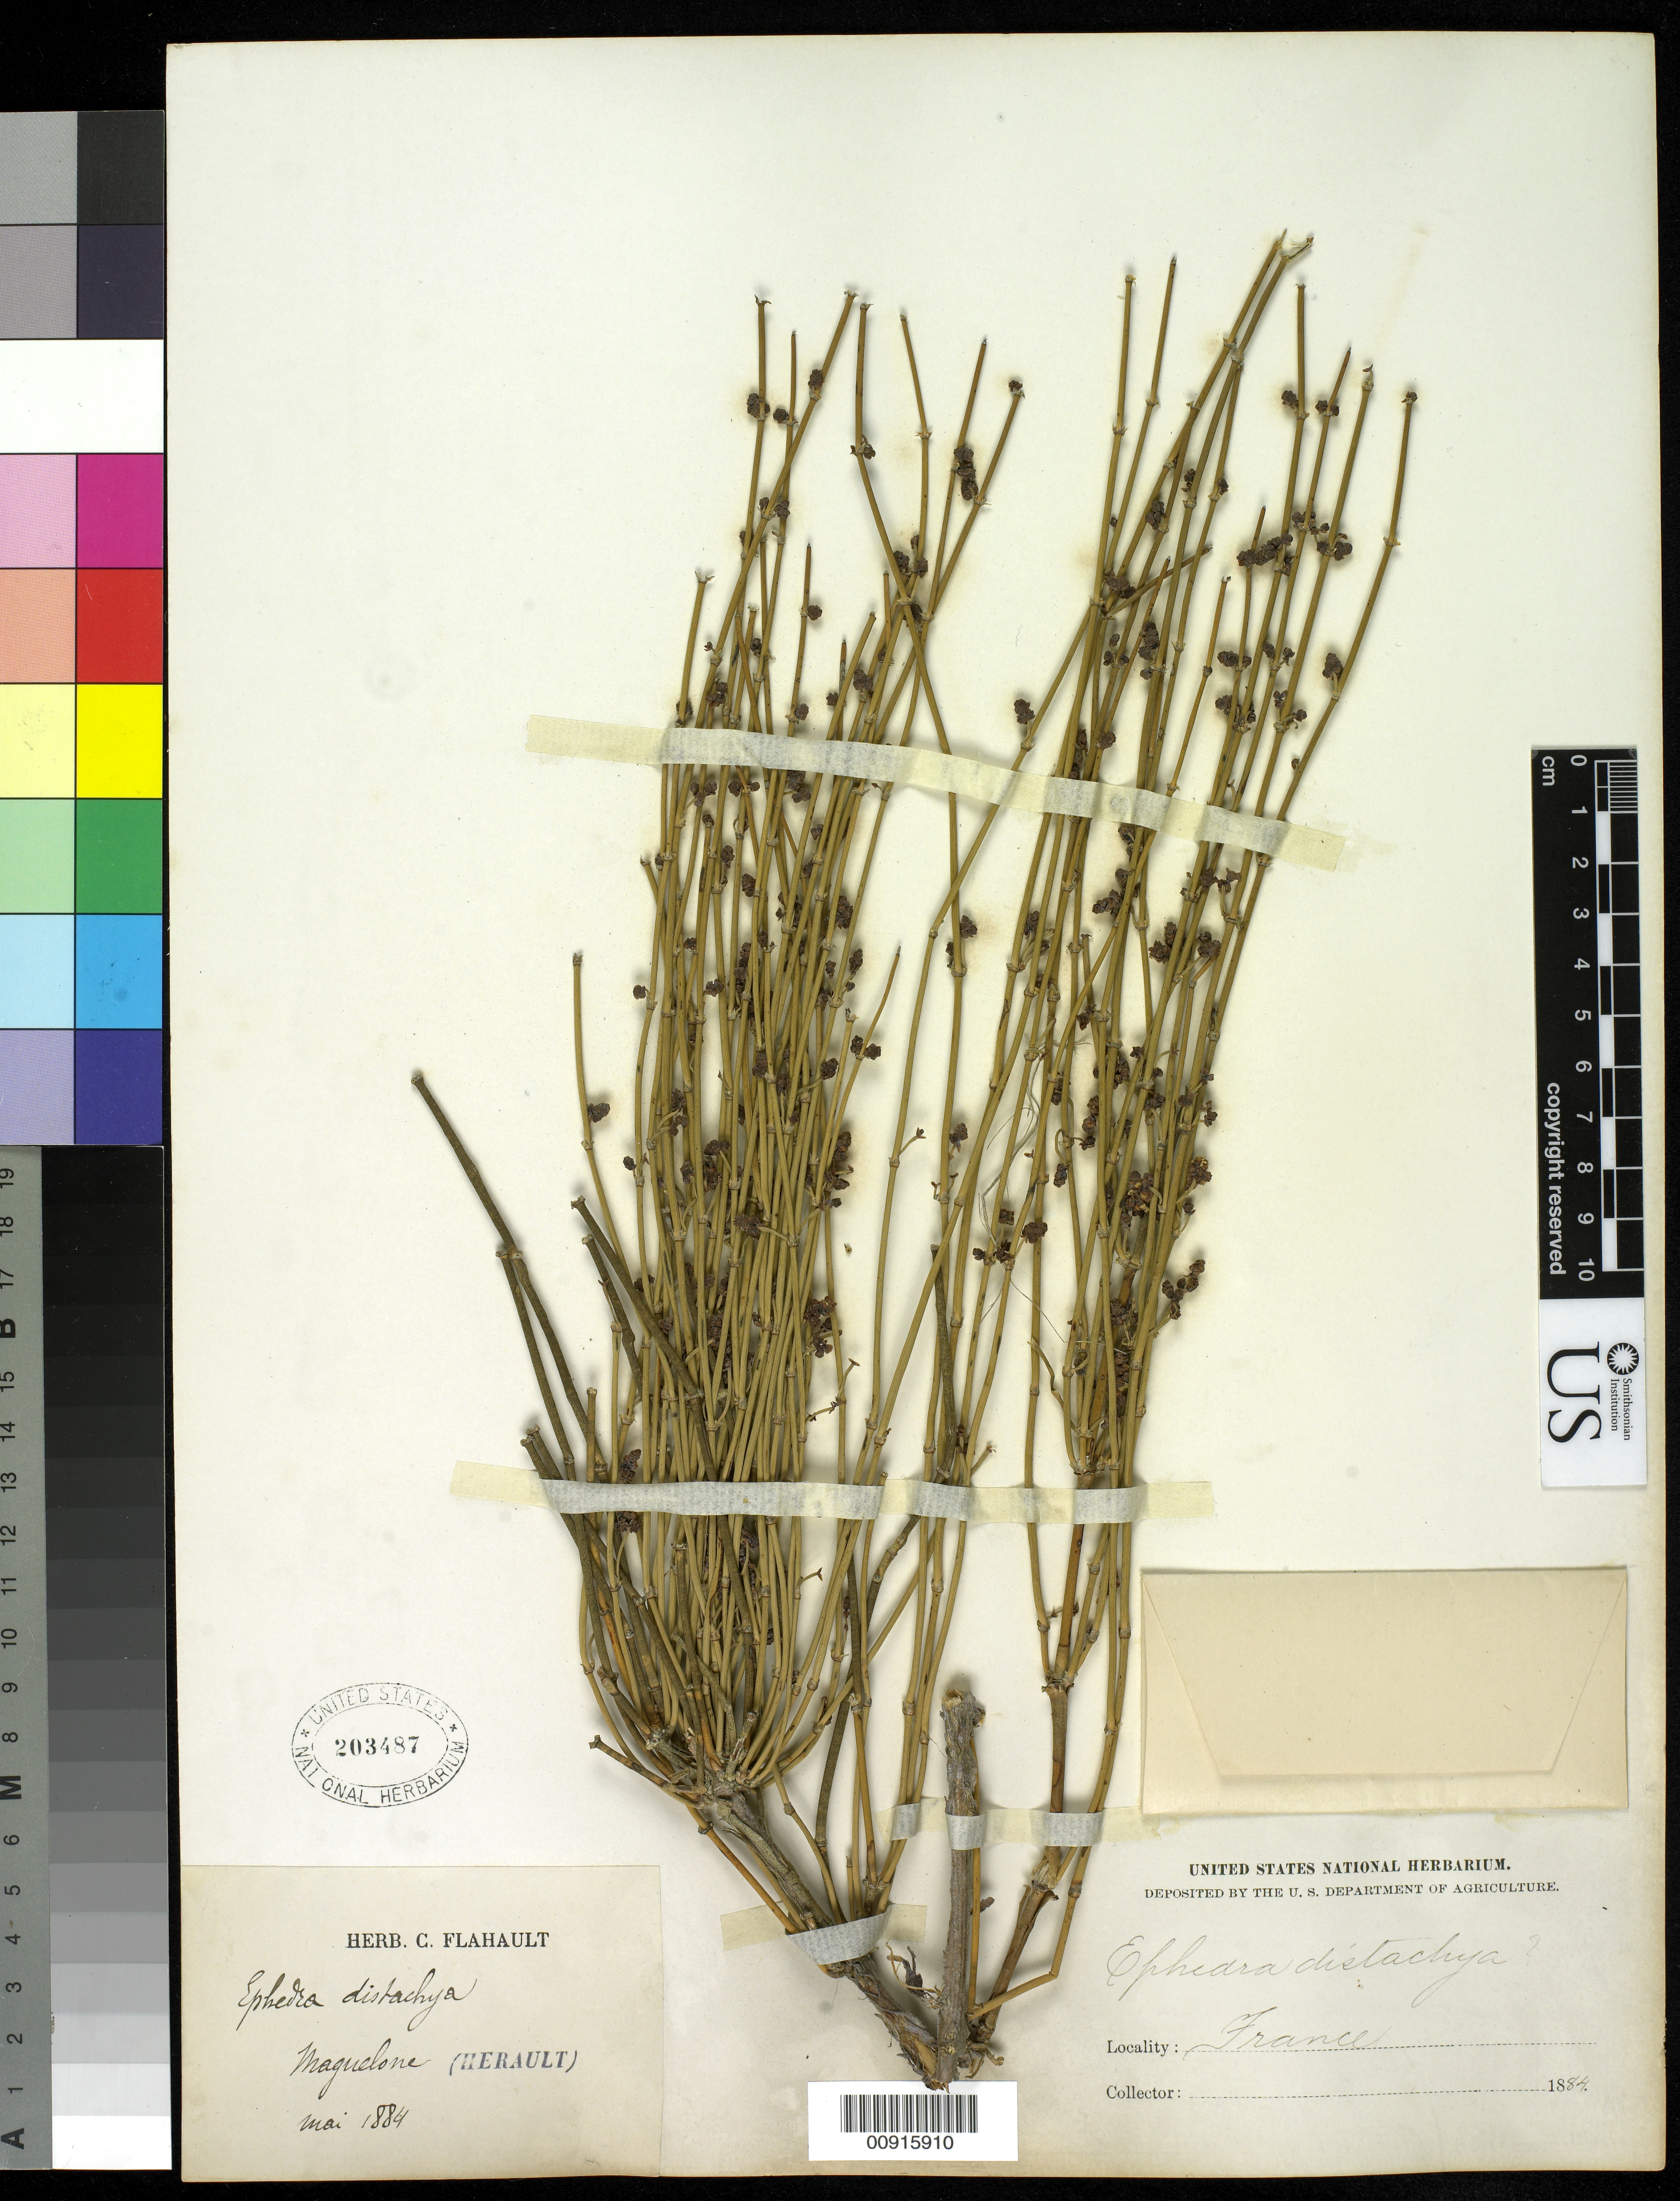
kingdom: Plantae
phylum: Tracheophyta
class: Gnetopsida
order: Ephedrales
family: Ephedraceae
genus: Ephedra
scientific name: Ephedra distachya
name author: L.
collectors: Flahault, C.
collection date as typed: May 1884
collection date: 1884-05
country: France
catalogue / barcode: US 203487